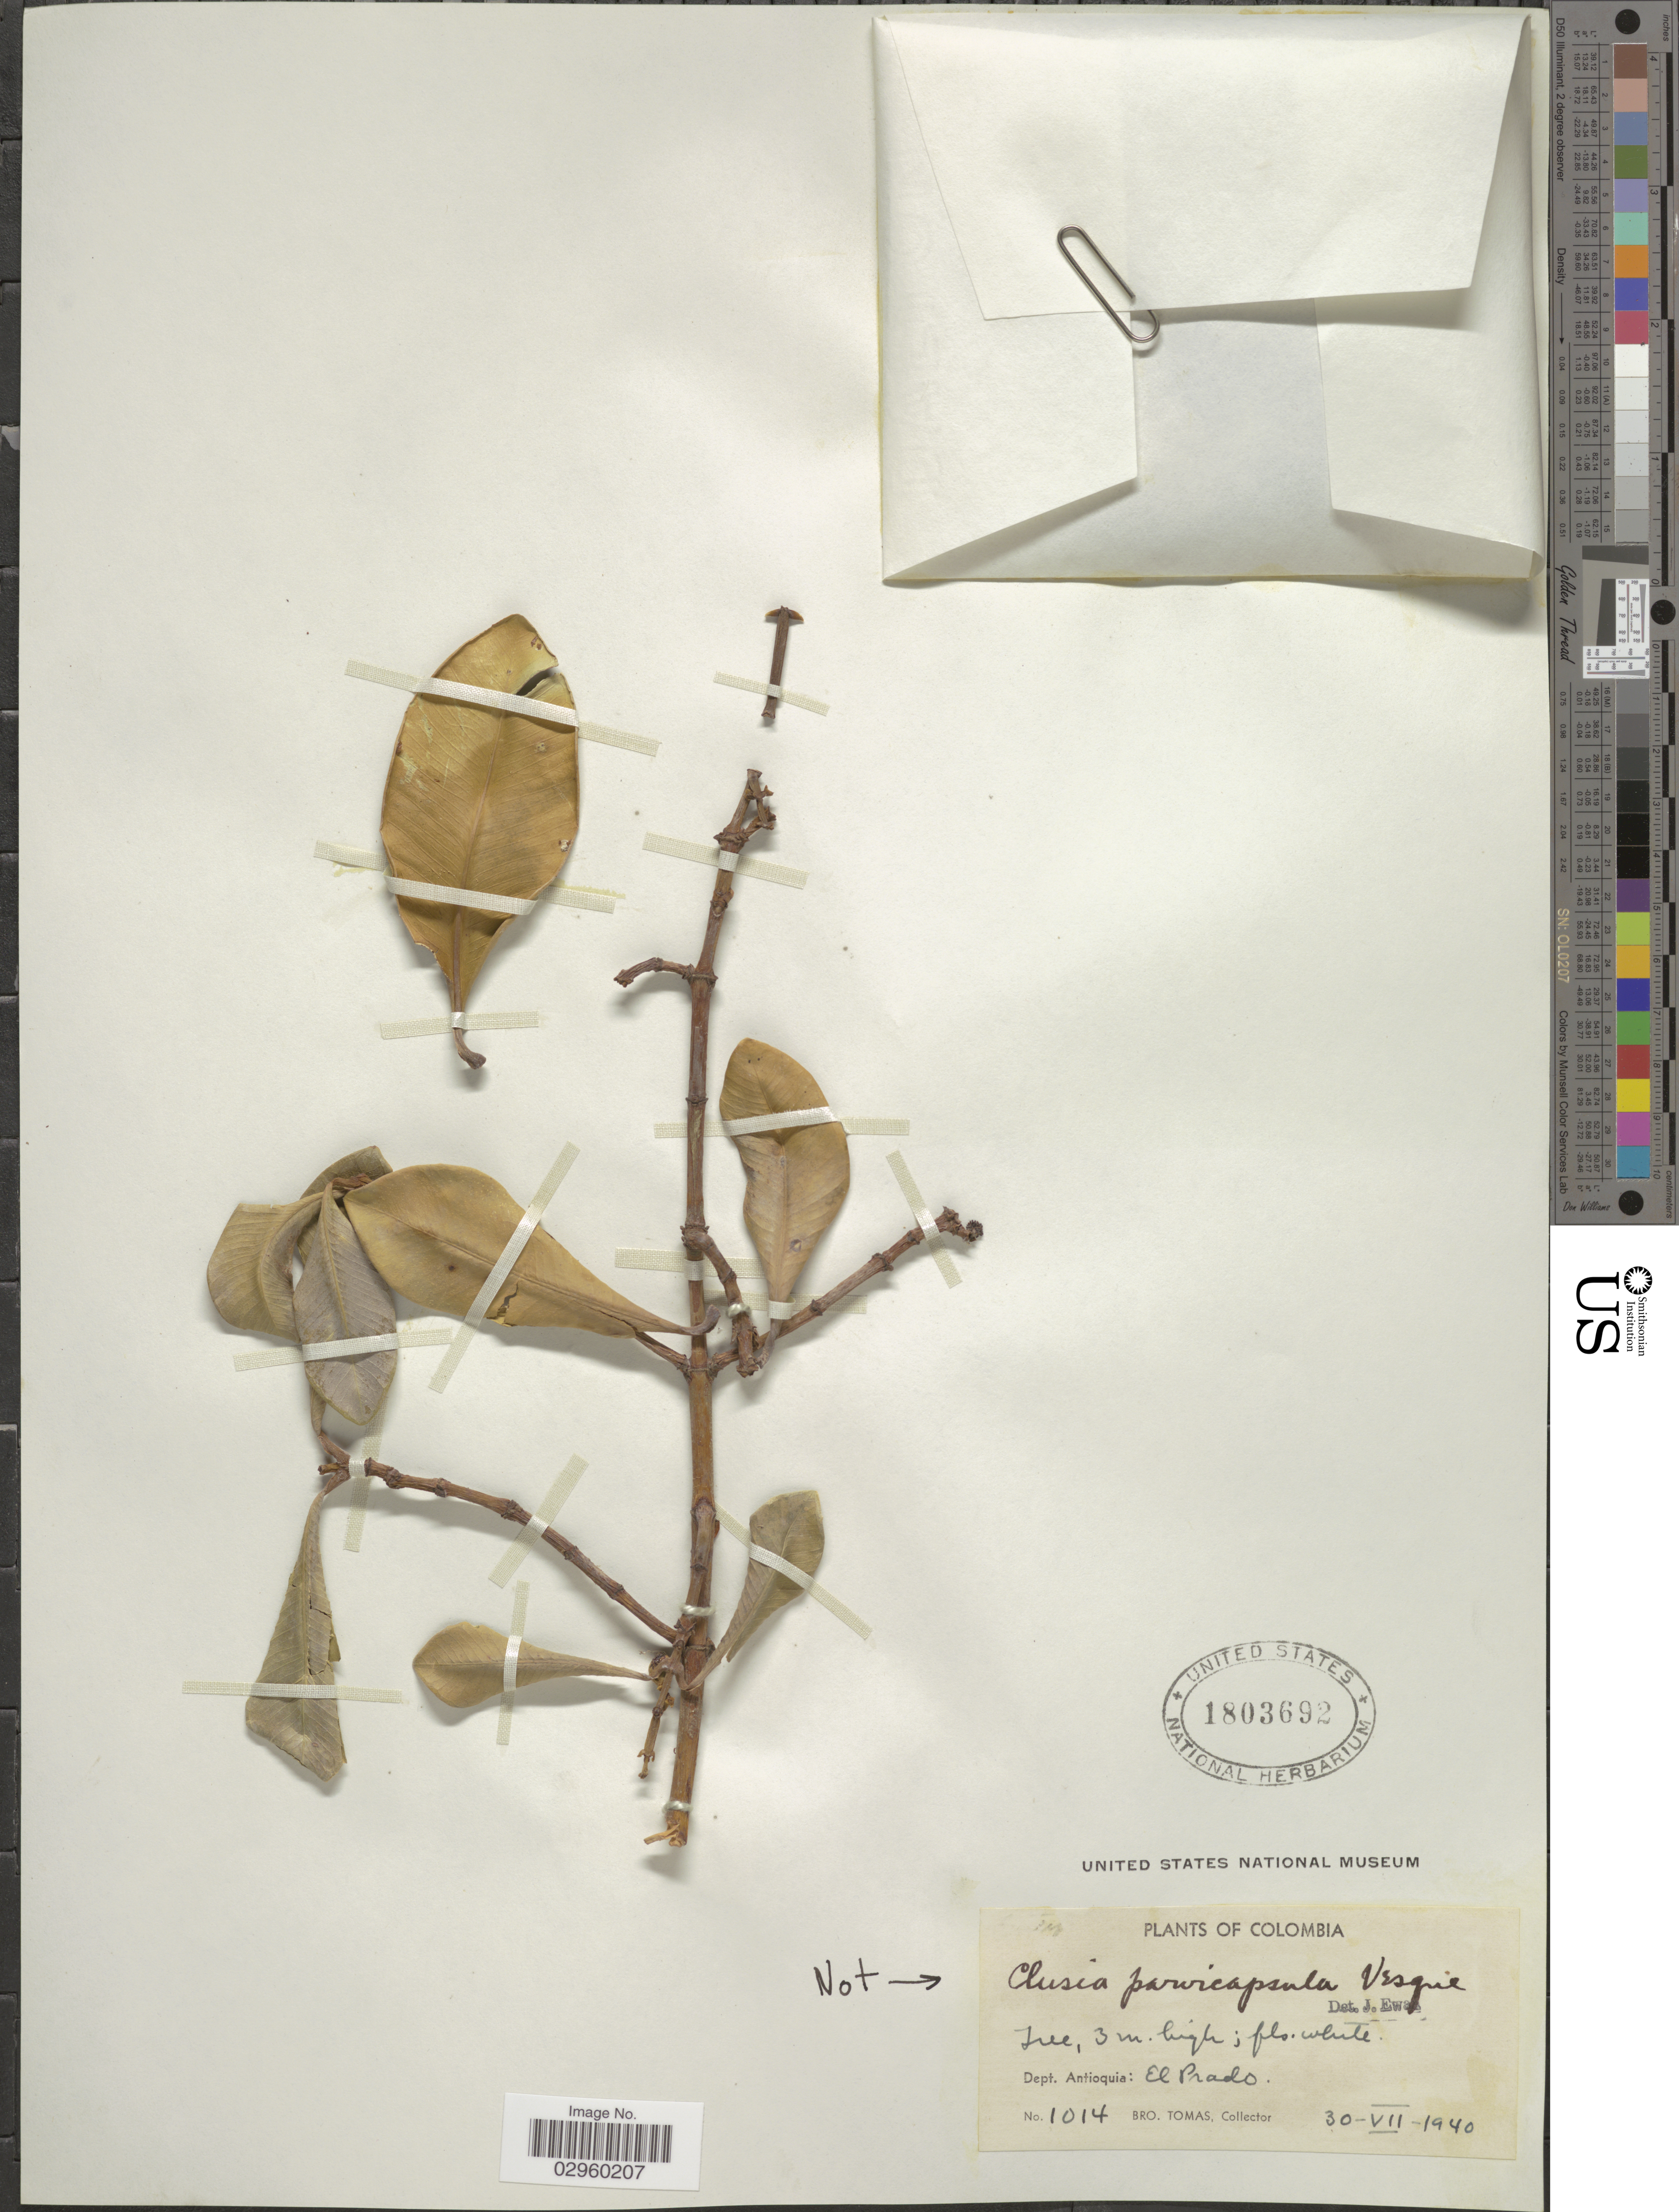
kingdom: Plantae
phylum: Tracheophyta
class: Magnoliopsida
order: Malpighiales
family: Clusiaceae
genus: Clusia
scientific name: Clusia sp.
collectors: B. Tomas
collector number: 1014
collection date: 1940-07-30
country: Colombia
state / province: Antioquia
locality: Dept. Antioquia: El Prado.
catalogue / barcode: US 1803692